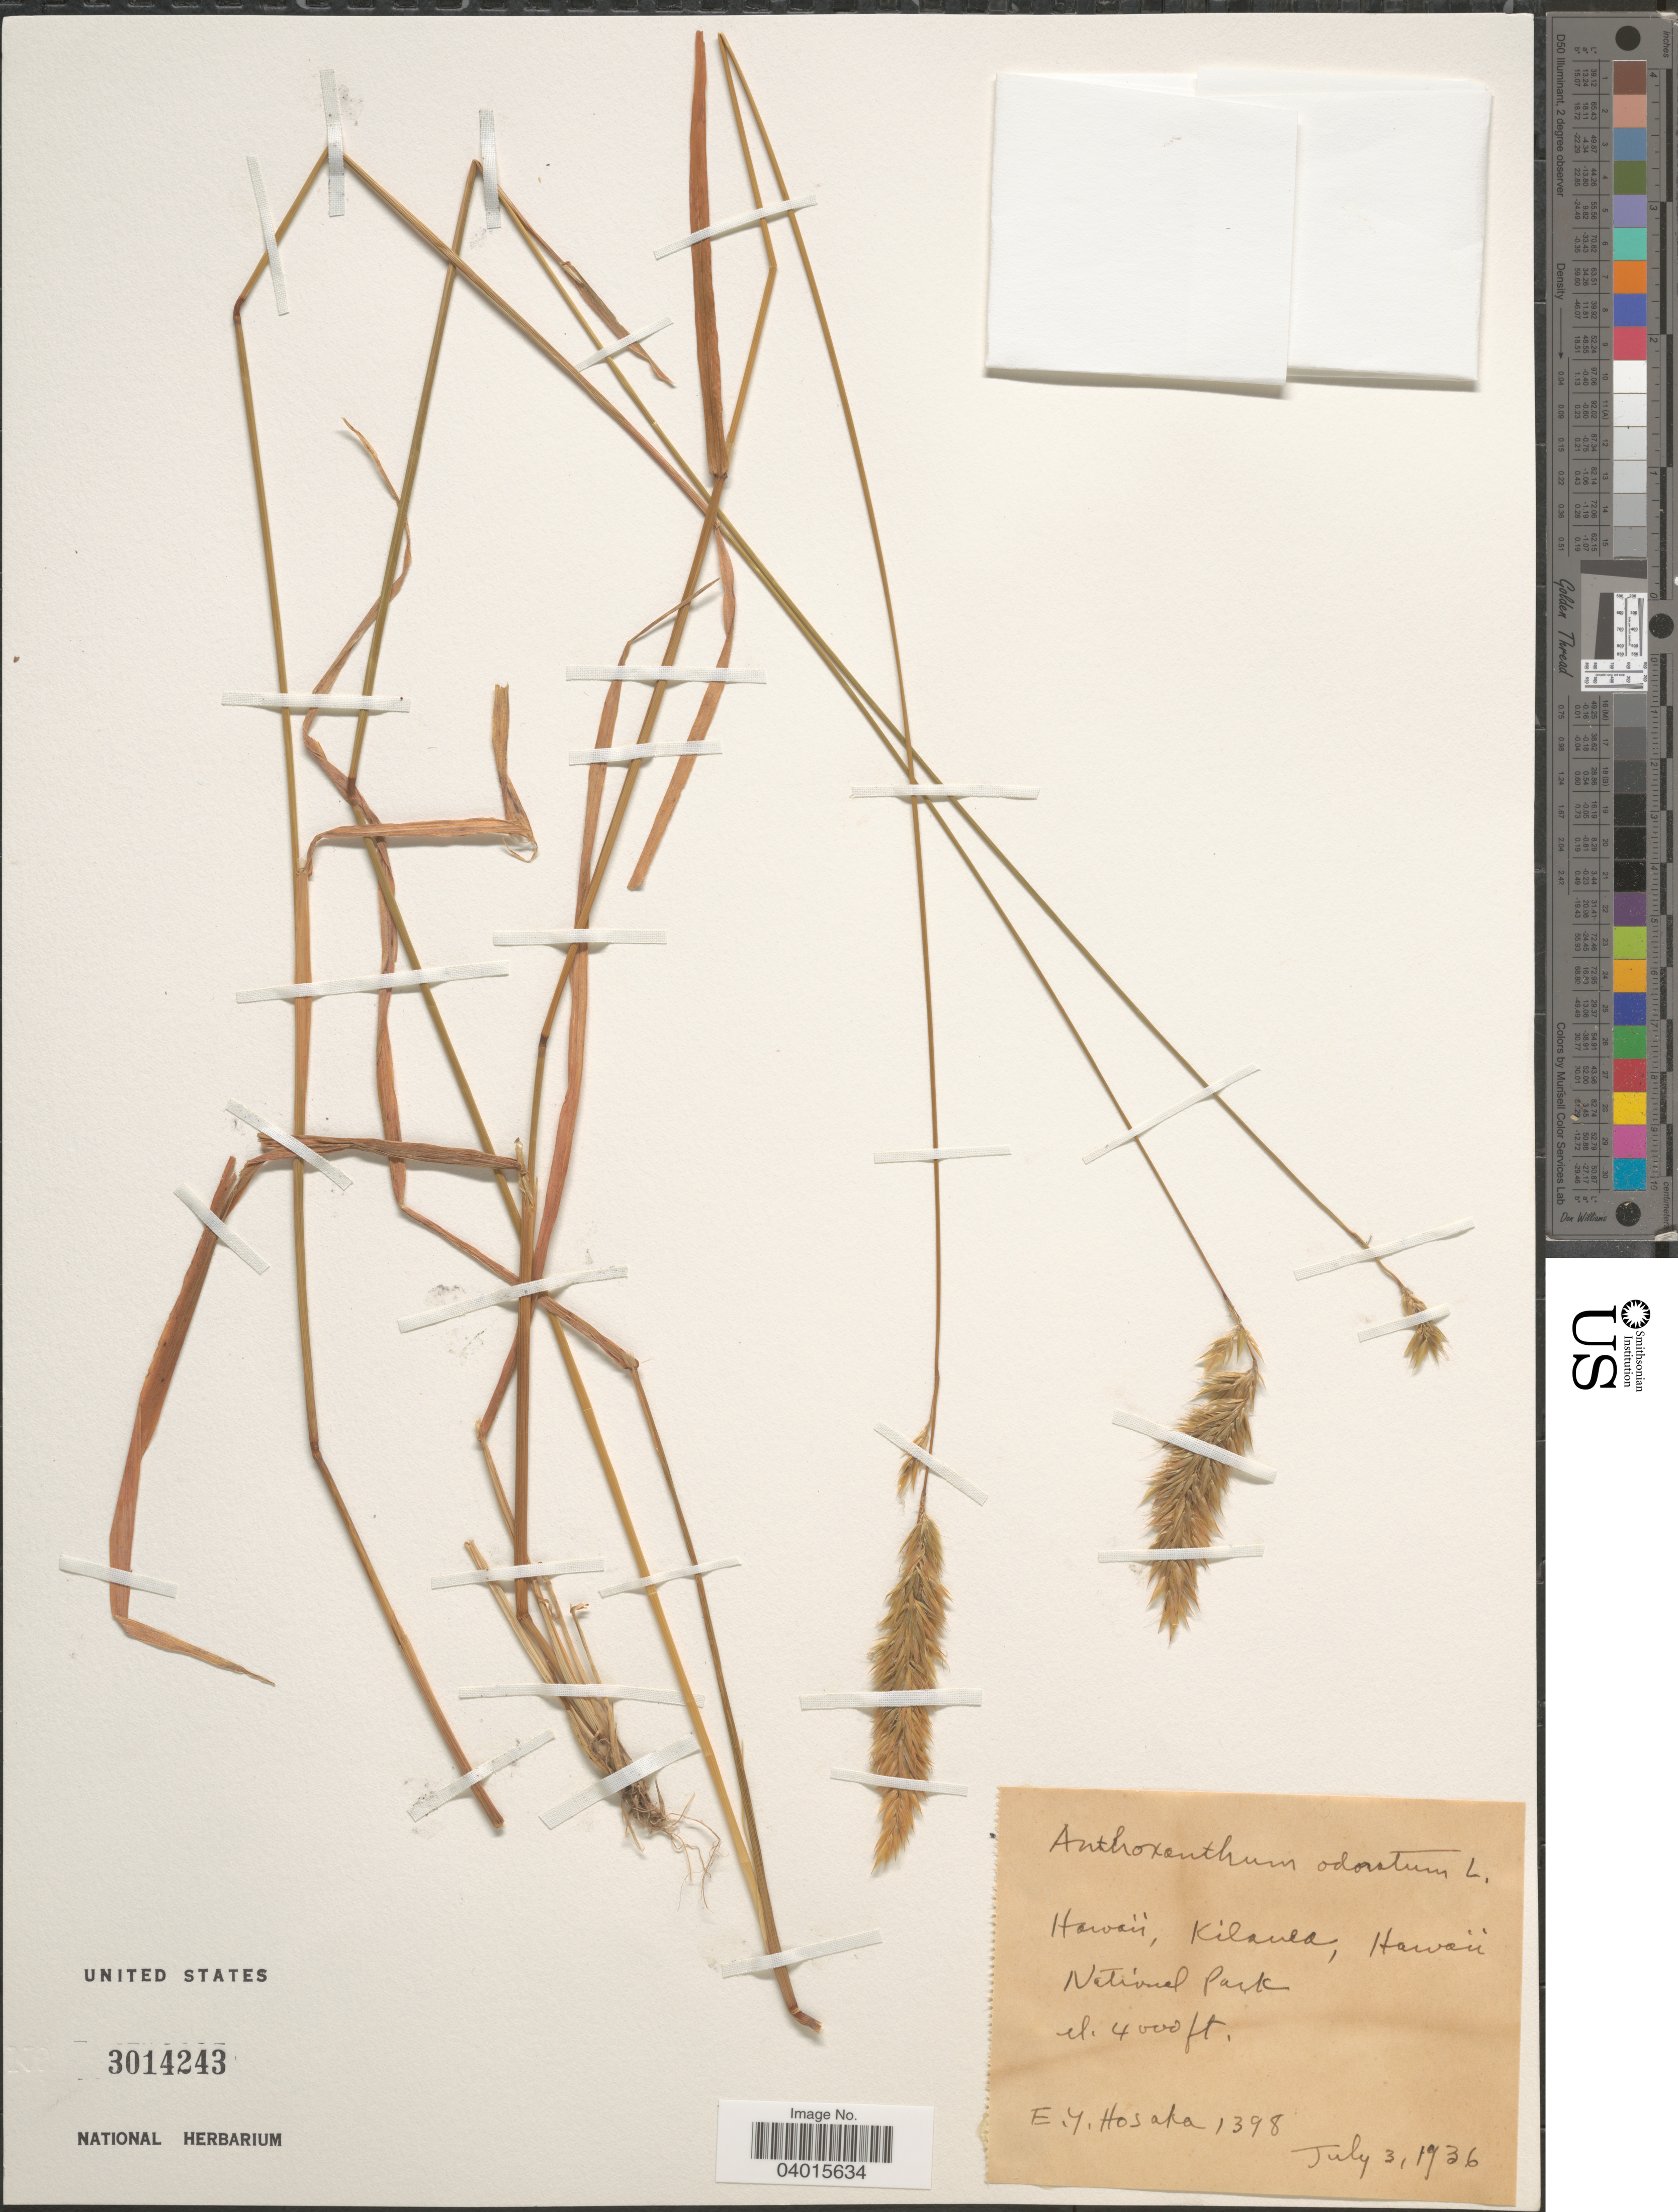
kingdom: Plantae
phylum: Tracheophyta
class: Liliopsida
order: Poales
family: Poaceae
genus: Anthoxanthum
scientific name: Anthoxanthum odoratum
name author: L.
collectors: E. Y. Hosaka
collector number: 1398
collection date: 1936-07-03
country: United States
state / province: Hawaii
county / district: Hawaii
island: Hawaii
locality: Kilauea, Hawaii National Park.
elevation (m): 1219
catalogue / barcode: US 3014243